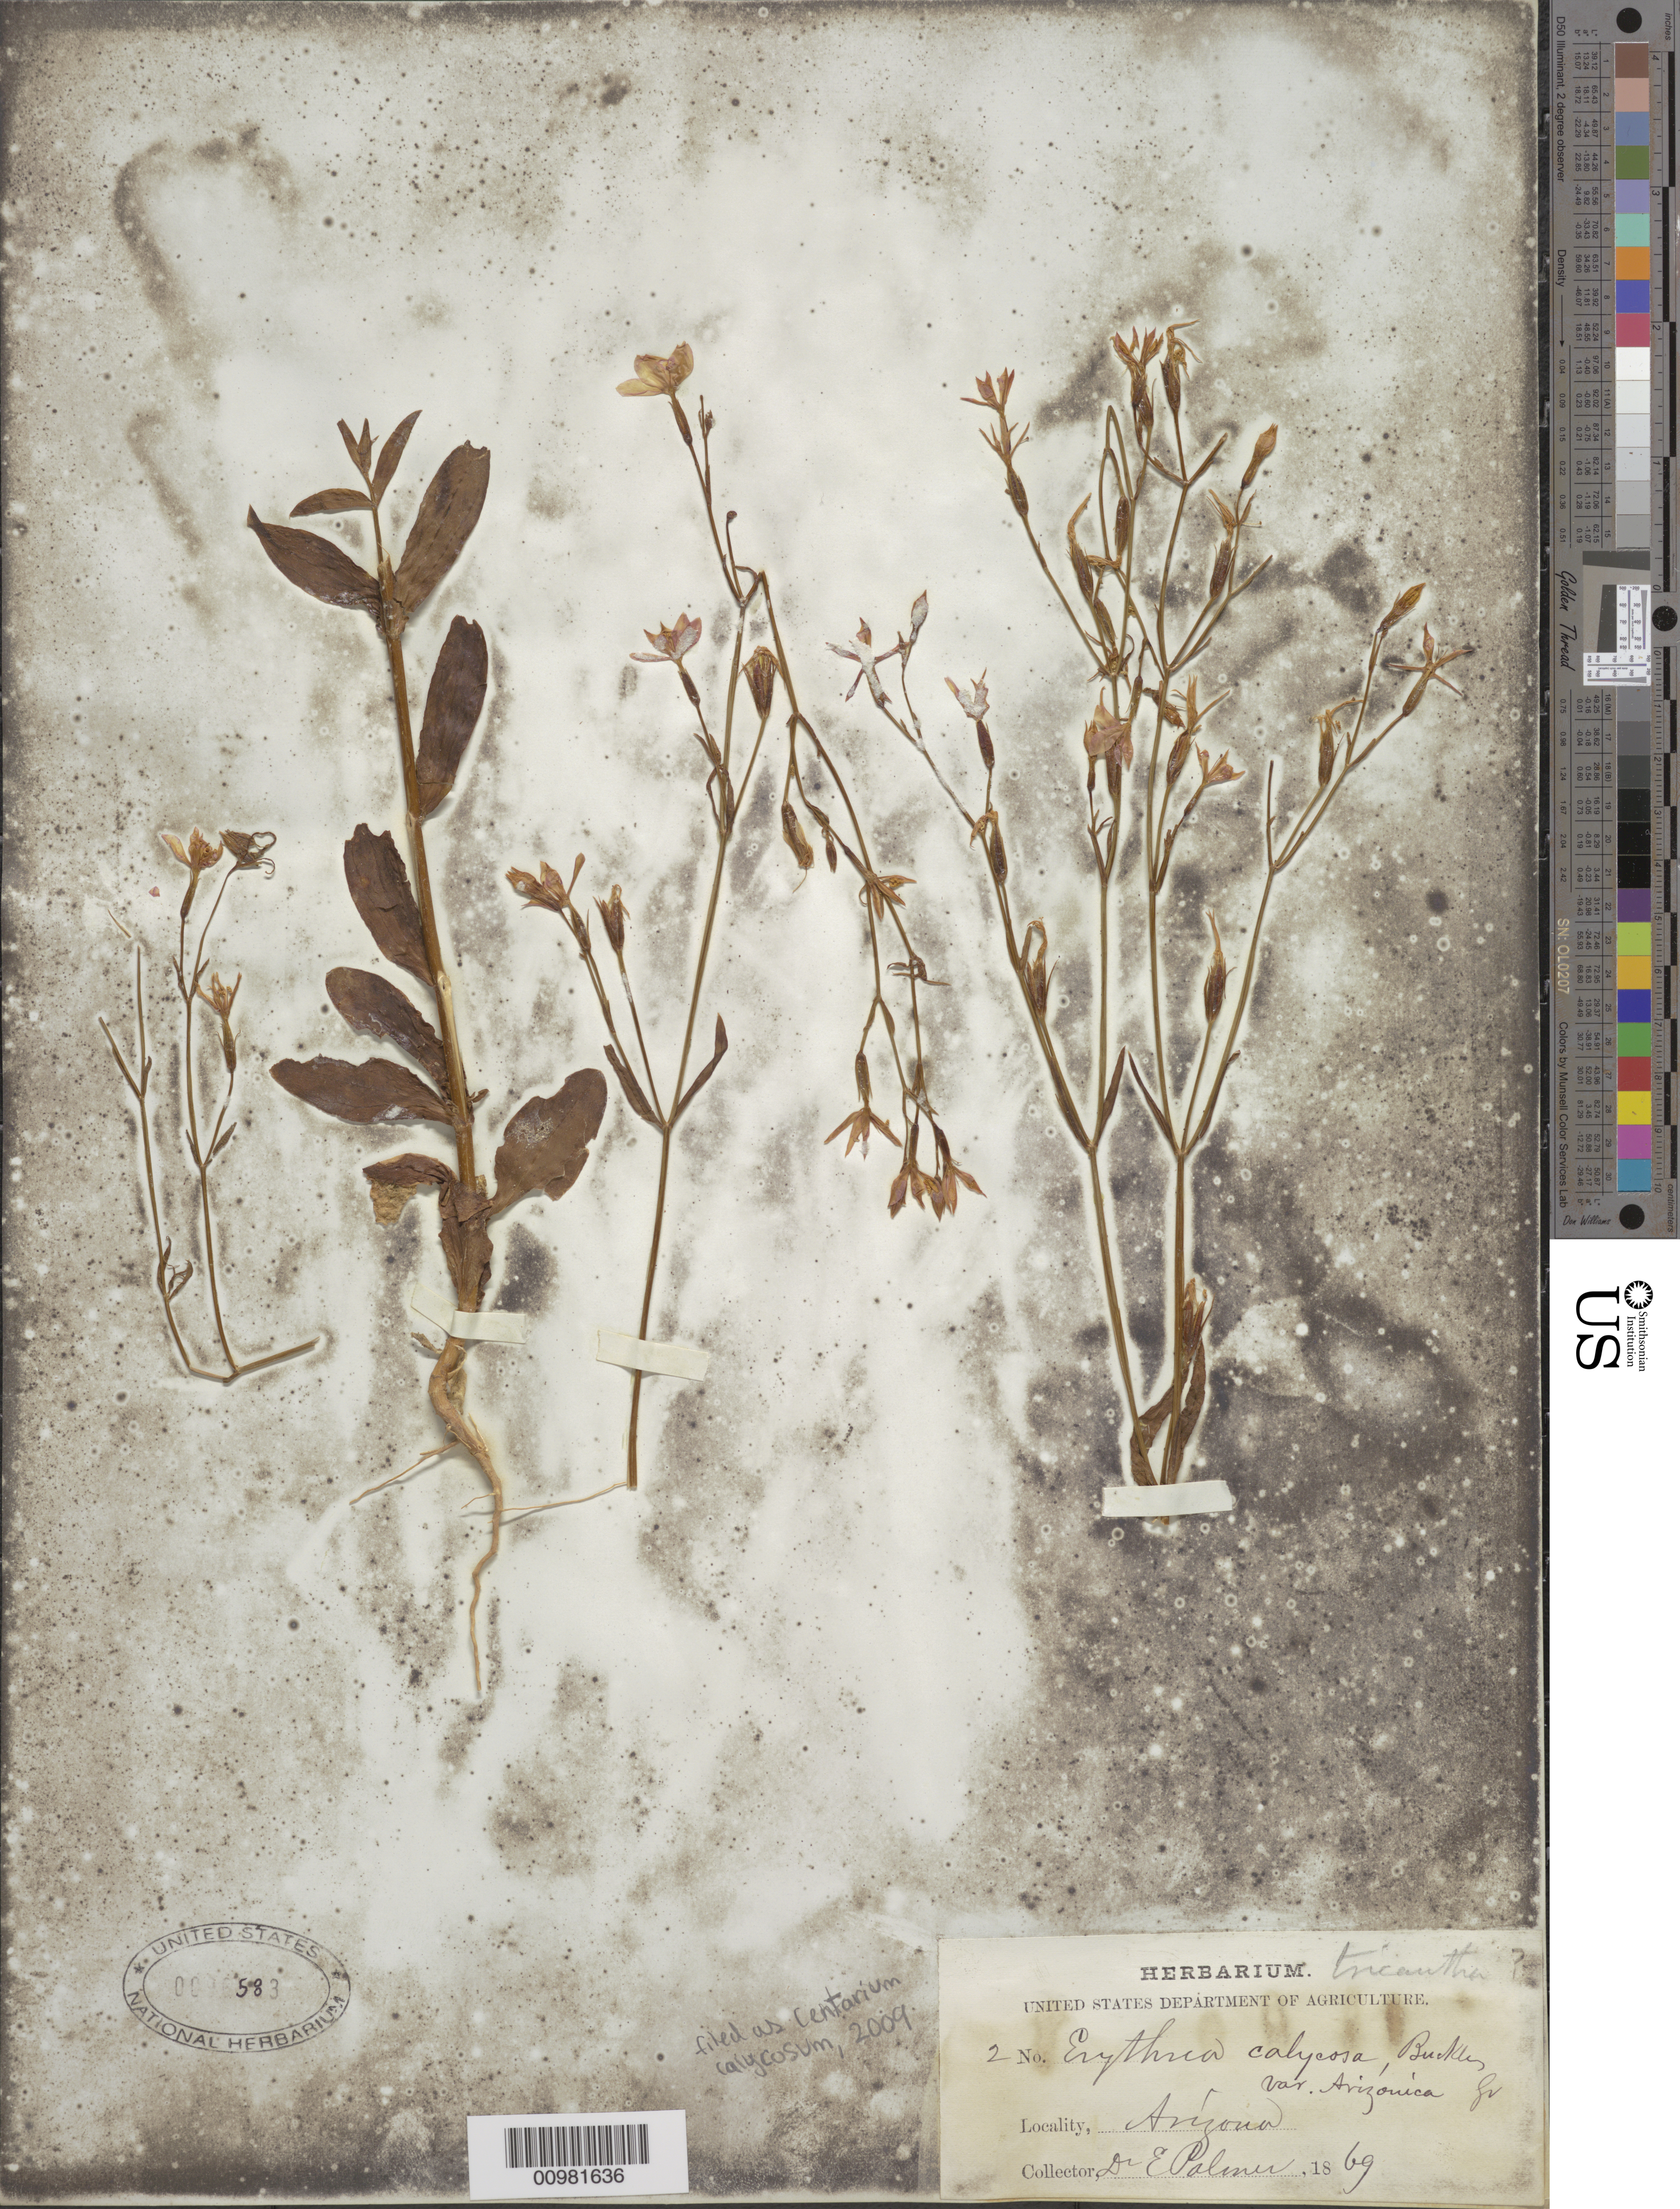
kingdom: Plantae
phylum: Tracheophyta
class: Magnoliopsida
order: Gentianales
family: Gentianaceae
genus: Centaurium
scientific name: Centaurium calycosum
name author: (Buckley) Buckley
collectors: D. E. Palmer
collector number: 2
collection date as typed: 1869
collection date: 1869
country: United States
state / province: Arizona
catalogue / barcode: US 96583